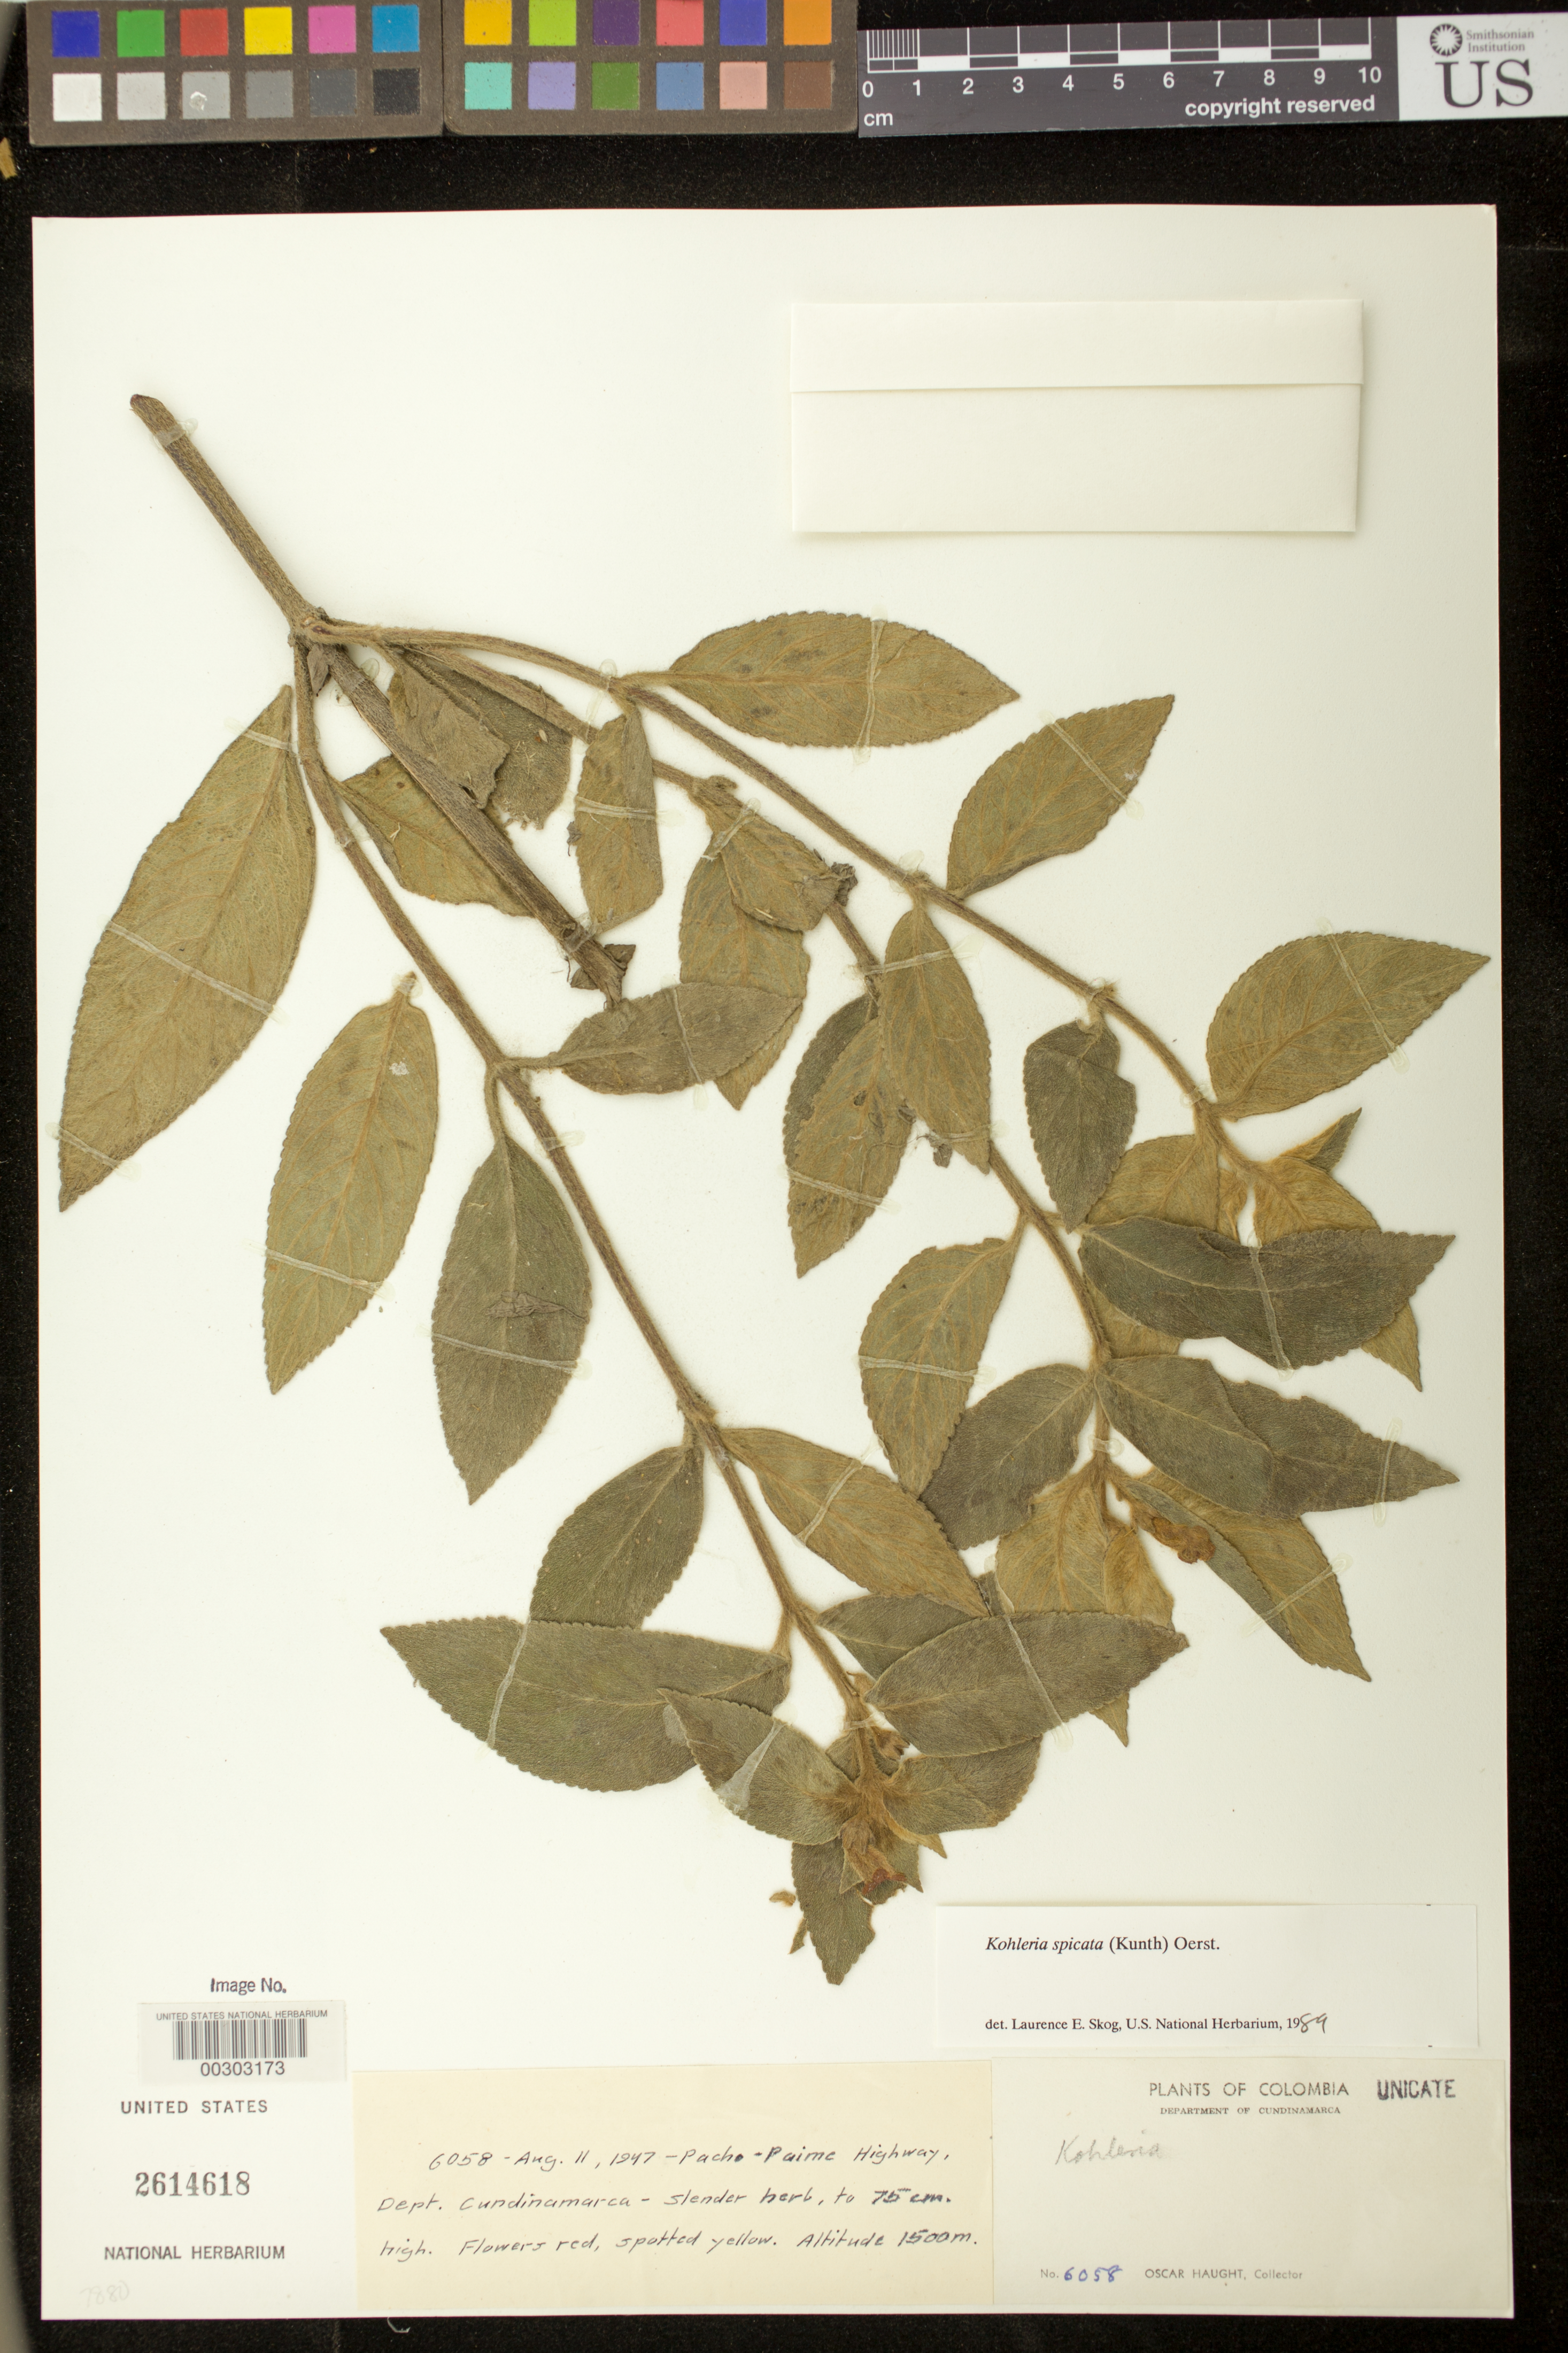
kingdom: Plantae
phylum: Tracheophyta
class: Magnoliopsida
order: Lamiales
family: Gesneriaceae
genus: Kohleria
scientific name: Kohleria spicata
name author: (Kunth) Oerst.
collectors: O. L. Haught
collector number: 6058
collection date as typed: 11 Aug 1947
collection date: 1947-08-11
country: Colombia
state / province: Cundinamarca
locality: Pacho - Paime highway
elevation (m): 1500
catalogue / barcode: US 2614618